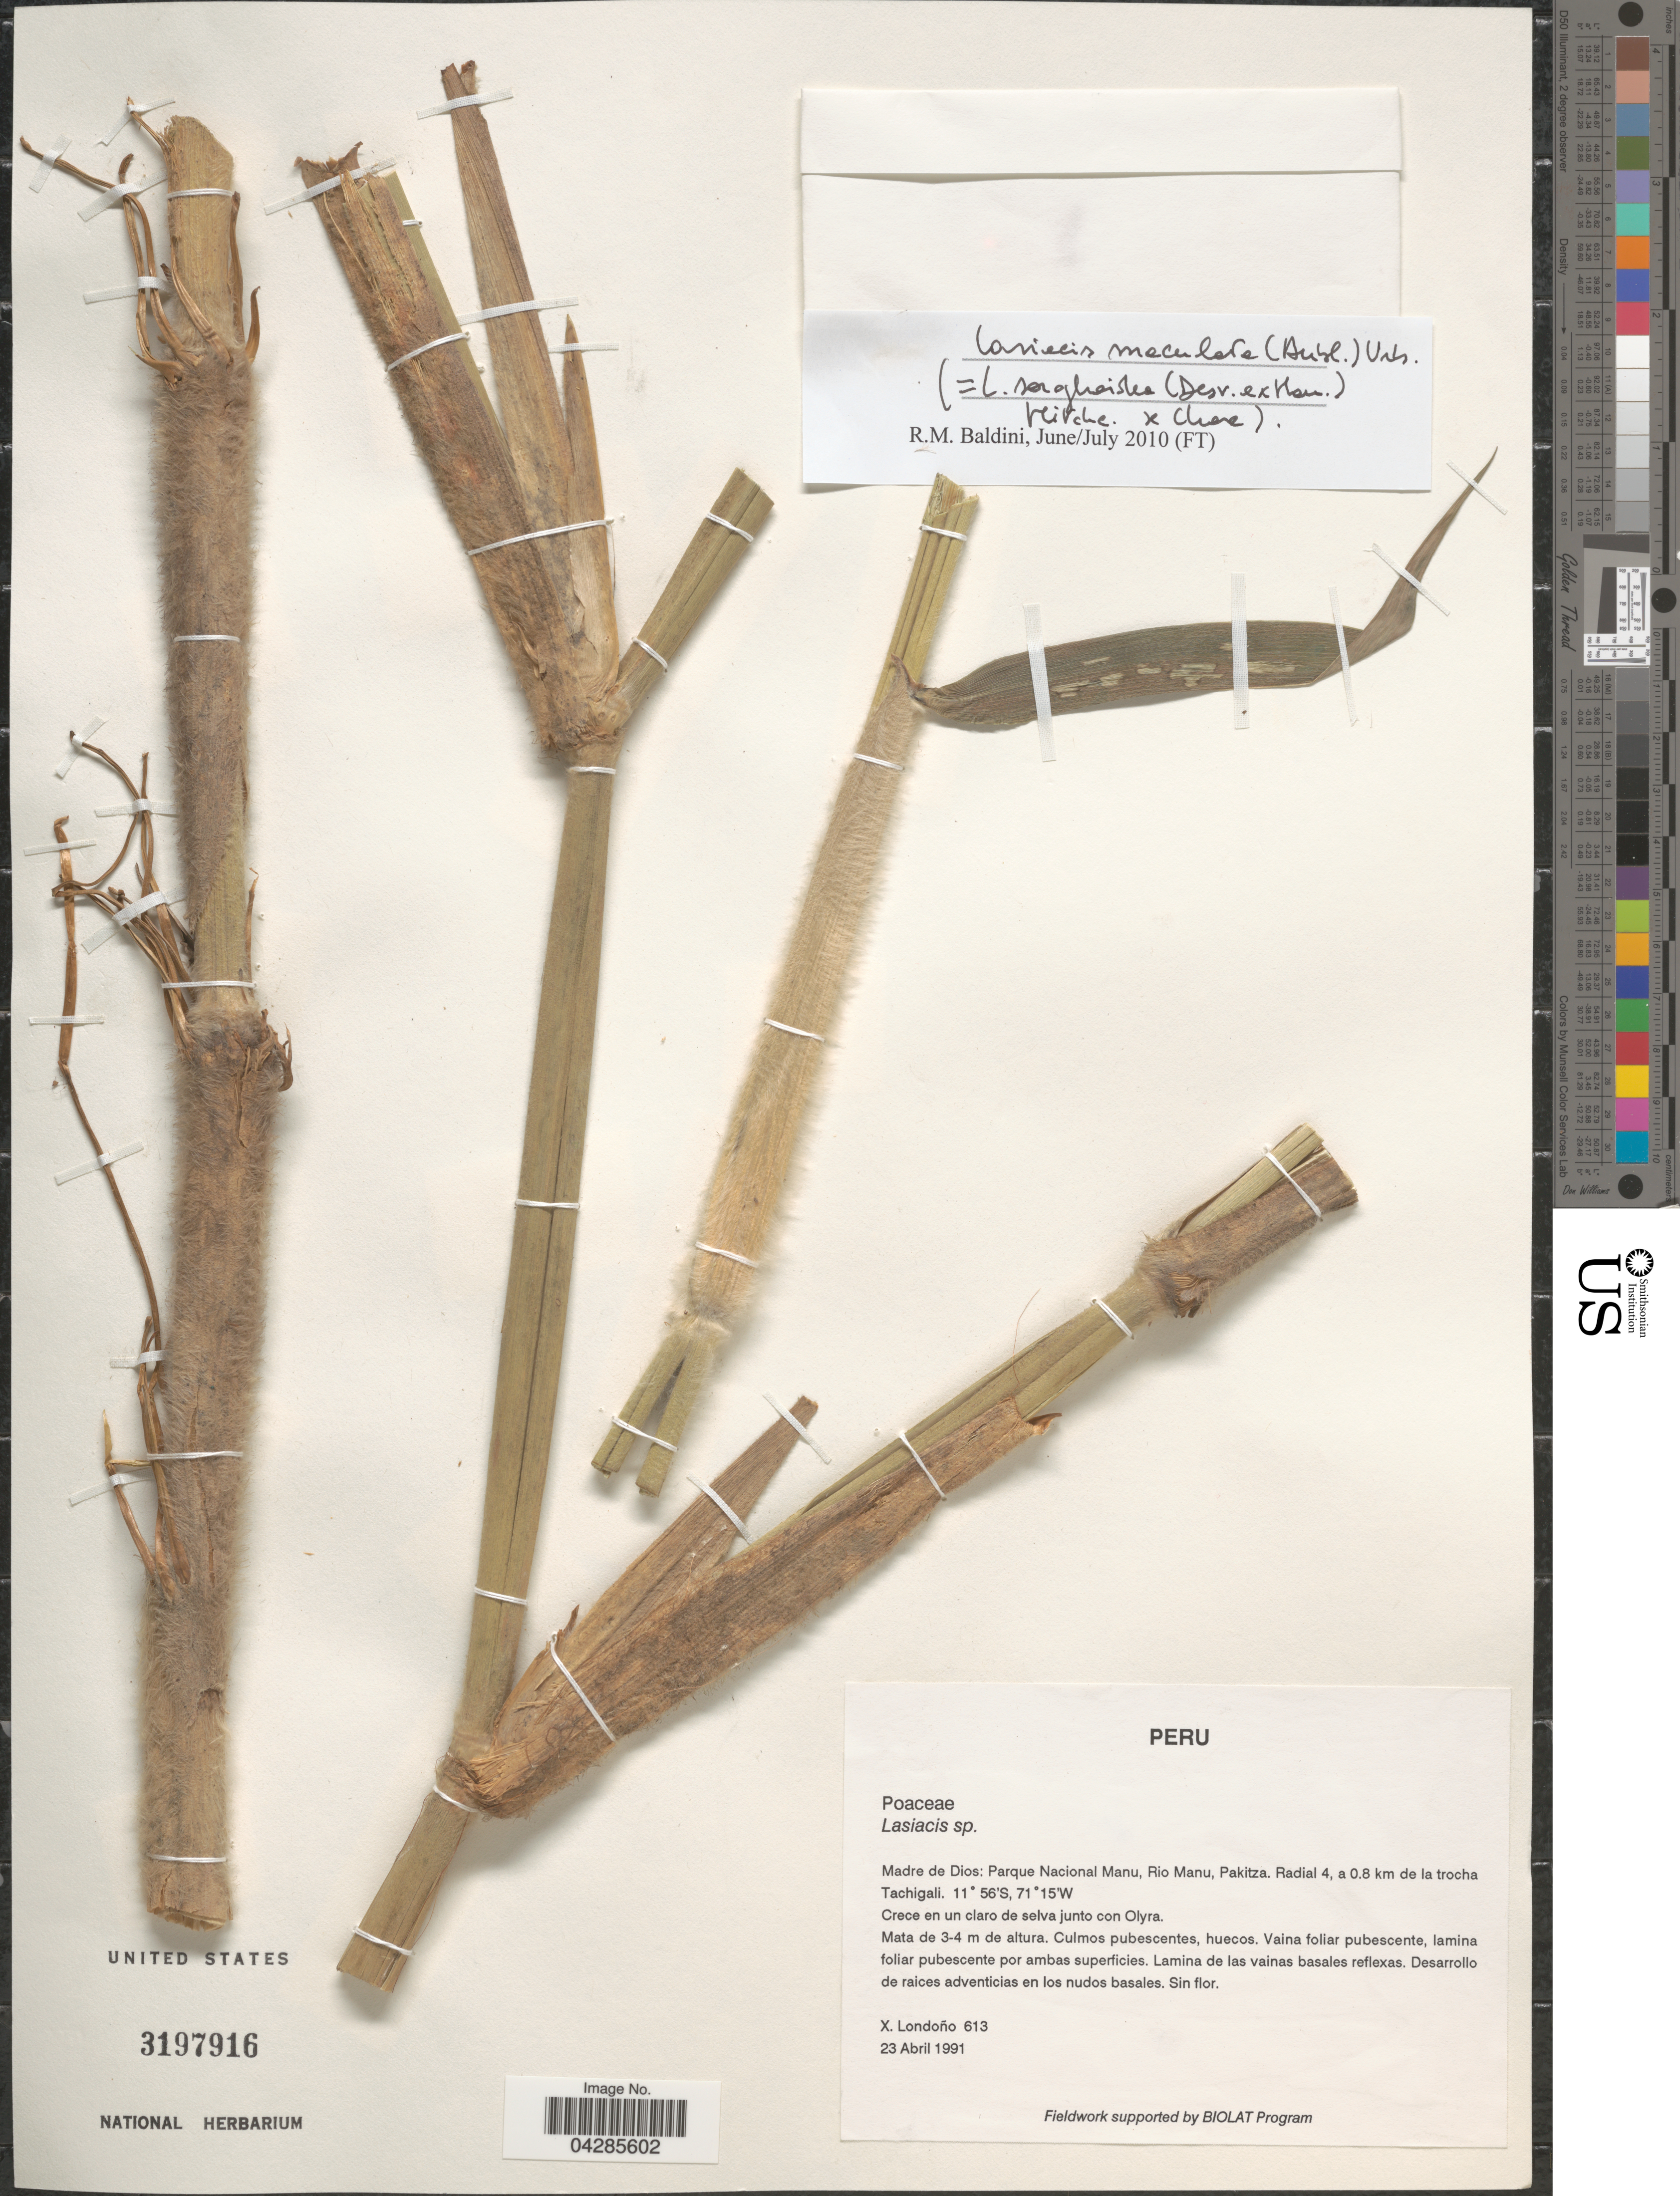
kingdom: Plantae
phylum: Tracheophyta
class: Liliopsida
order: Poales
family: Poaceae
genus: Lasiacis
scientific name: Lasiacis sorghoidea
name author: (Desv. ex Ham.) Hitchc. & Chase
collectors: X. Londoño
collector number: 613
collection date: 1991-04-23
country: Peru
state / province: Madre de Dios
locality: Parque Nacional Manu, Rio Manu, Pakitza. Radial 4, a 0.8 km de la trocha Tachigali.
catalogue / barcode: US 3197916